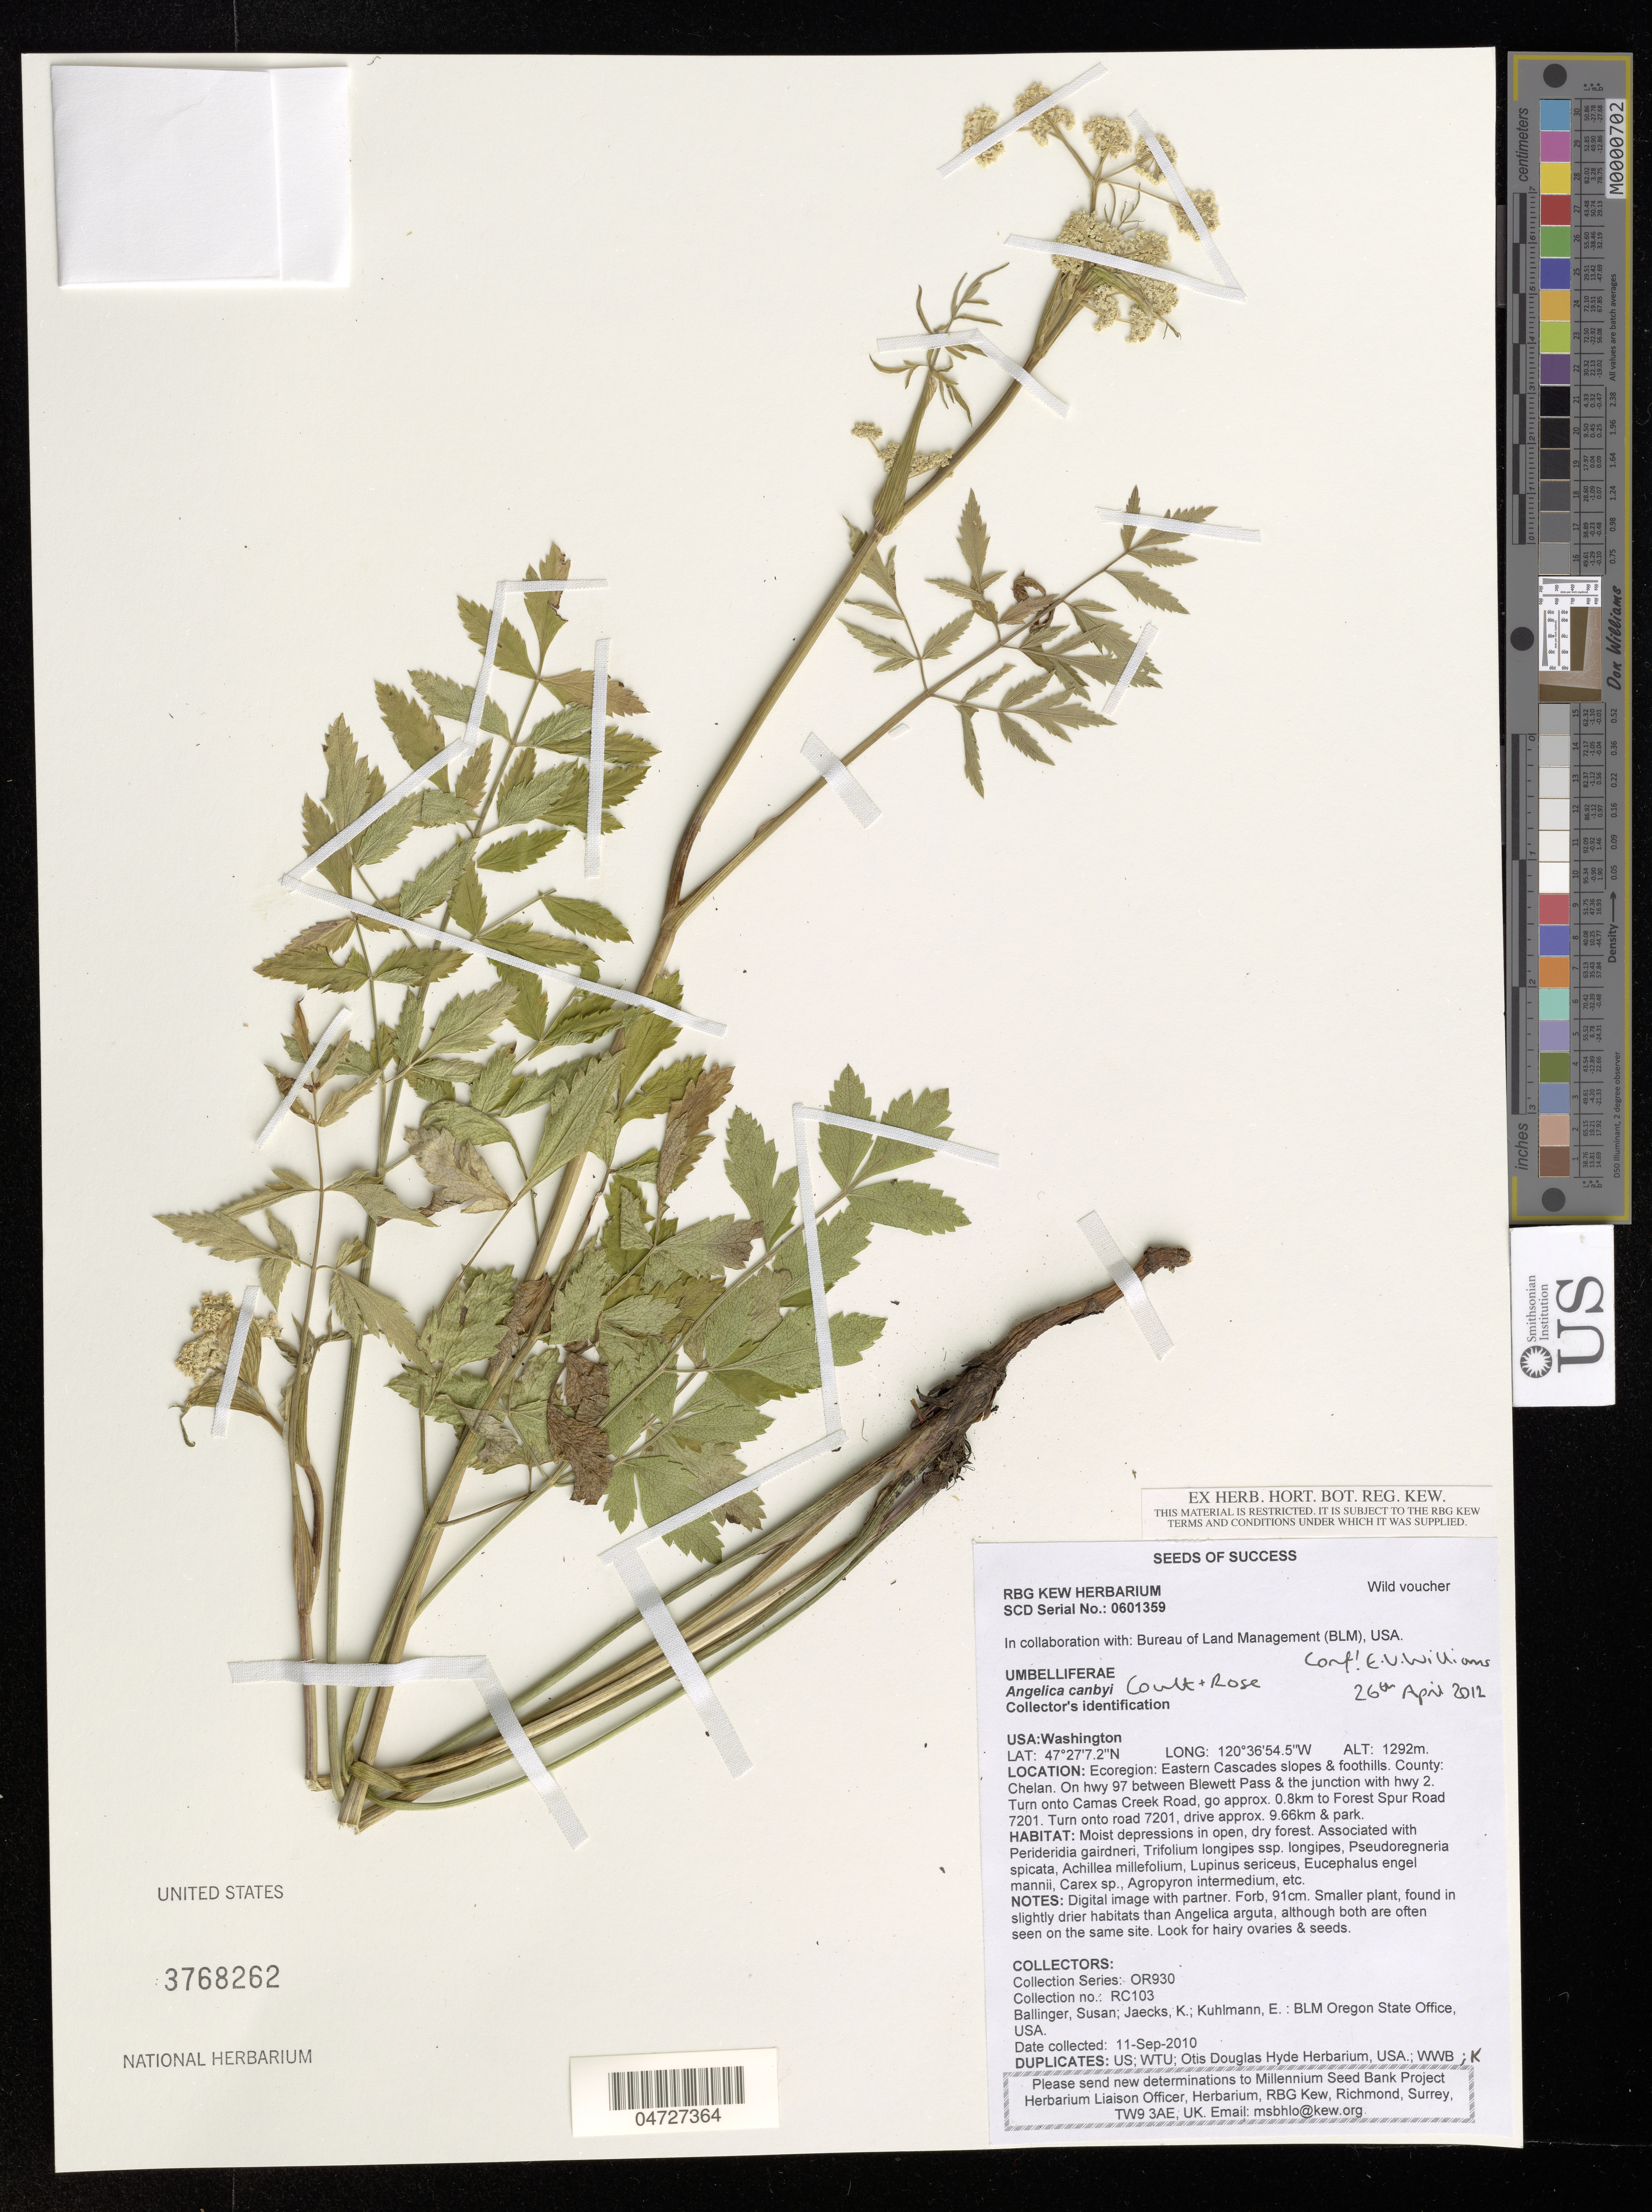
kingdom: Plantae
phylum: Tracheophyta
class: Magnoliopsida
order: Apiales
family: Apiaceae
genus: Angelica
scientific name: Angelica canbyi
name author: J.M. Coult. & Rose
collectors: S. Ballinger, K. Jaecks & E. Kuhlmann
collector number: RC103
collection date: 2010-09-11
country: United States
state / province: Washington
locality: Ecoregion: Eastern Cascades slopes & foothills. County: Chelan. On hwy 97 between Blewett Pass & the junction with hyw 2. Turn onto Camas Creek Road, go approx. 0.8km to Forest Spur Road 7201. Turn onto road 7201, drive approx. 9.66km & park.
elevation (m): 1292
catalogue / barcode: US 3768262